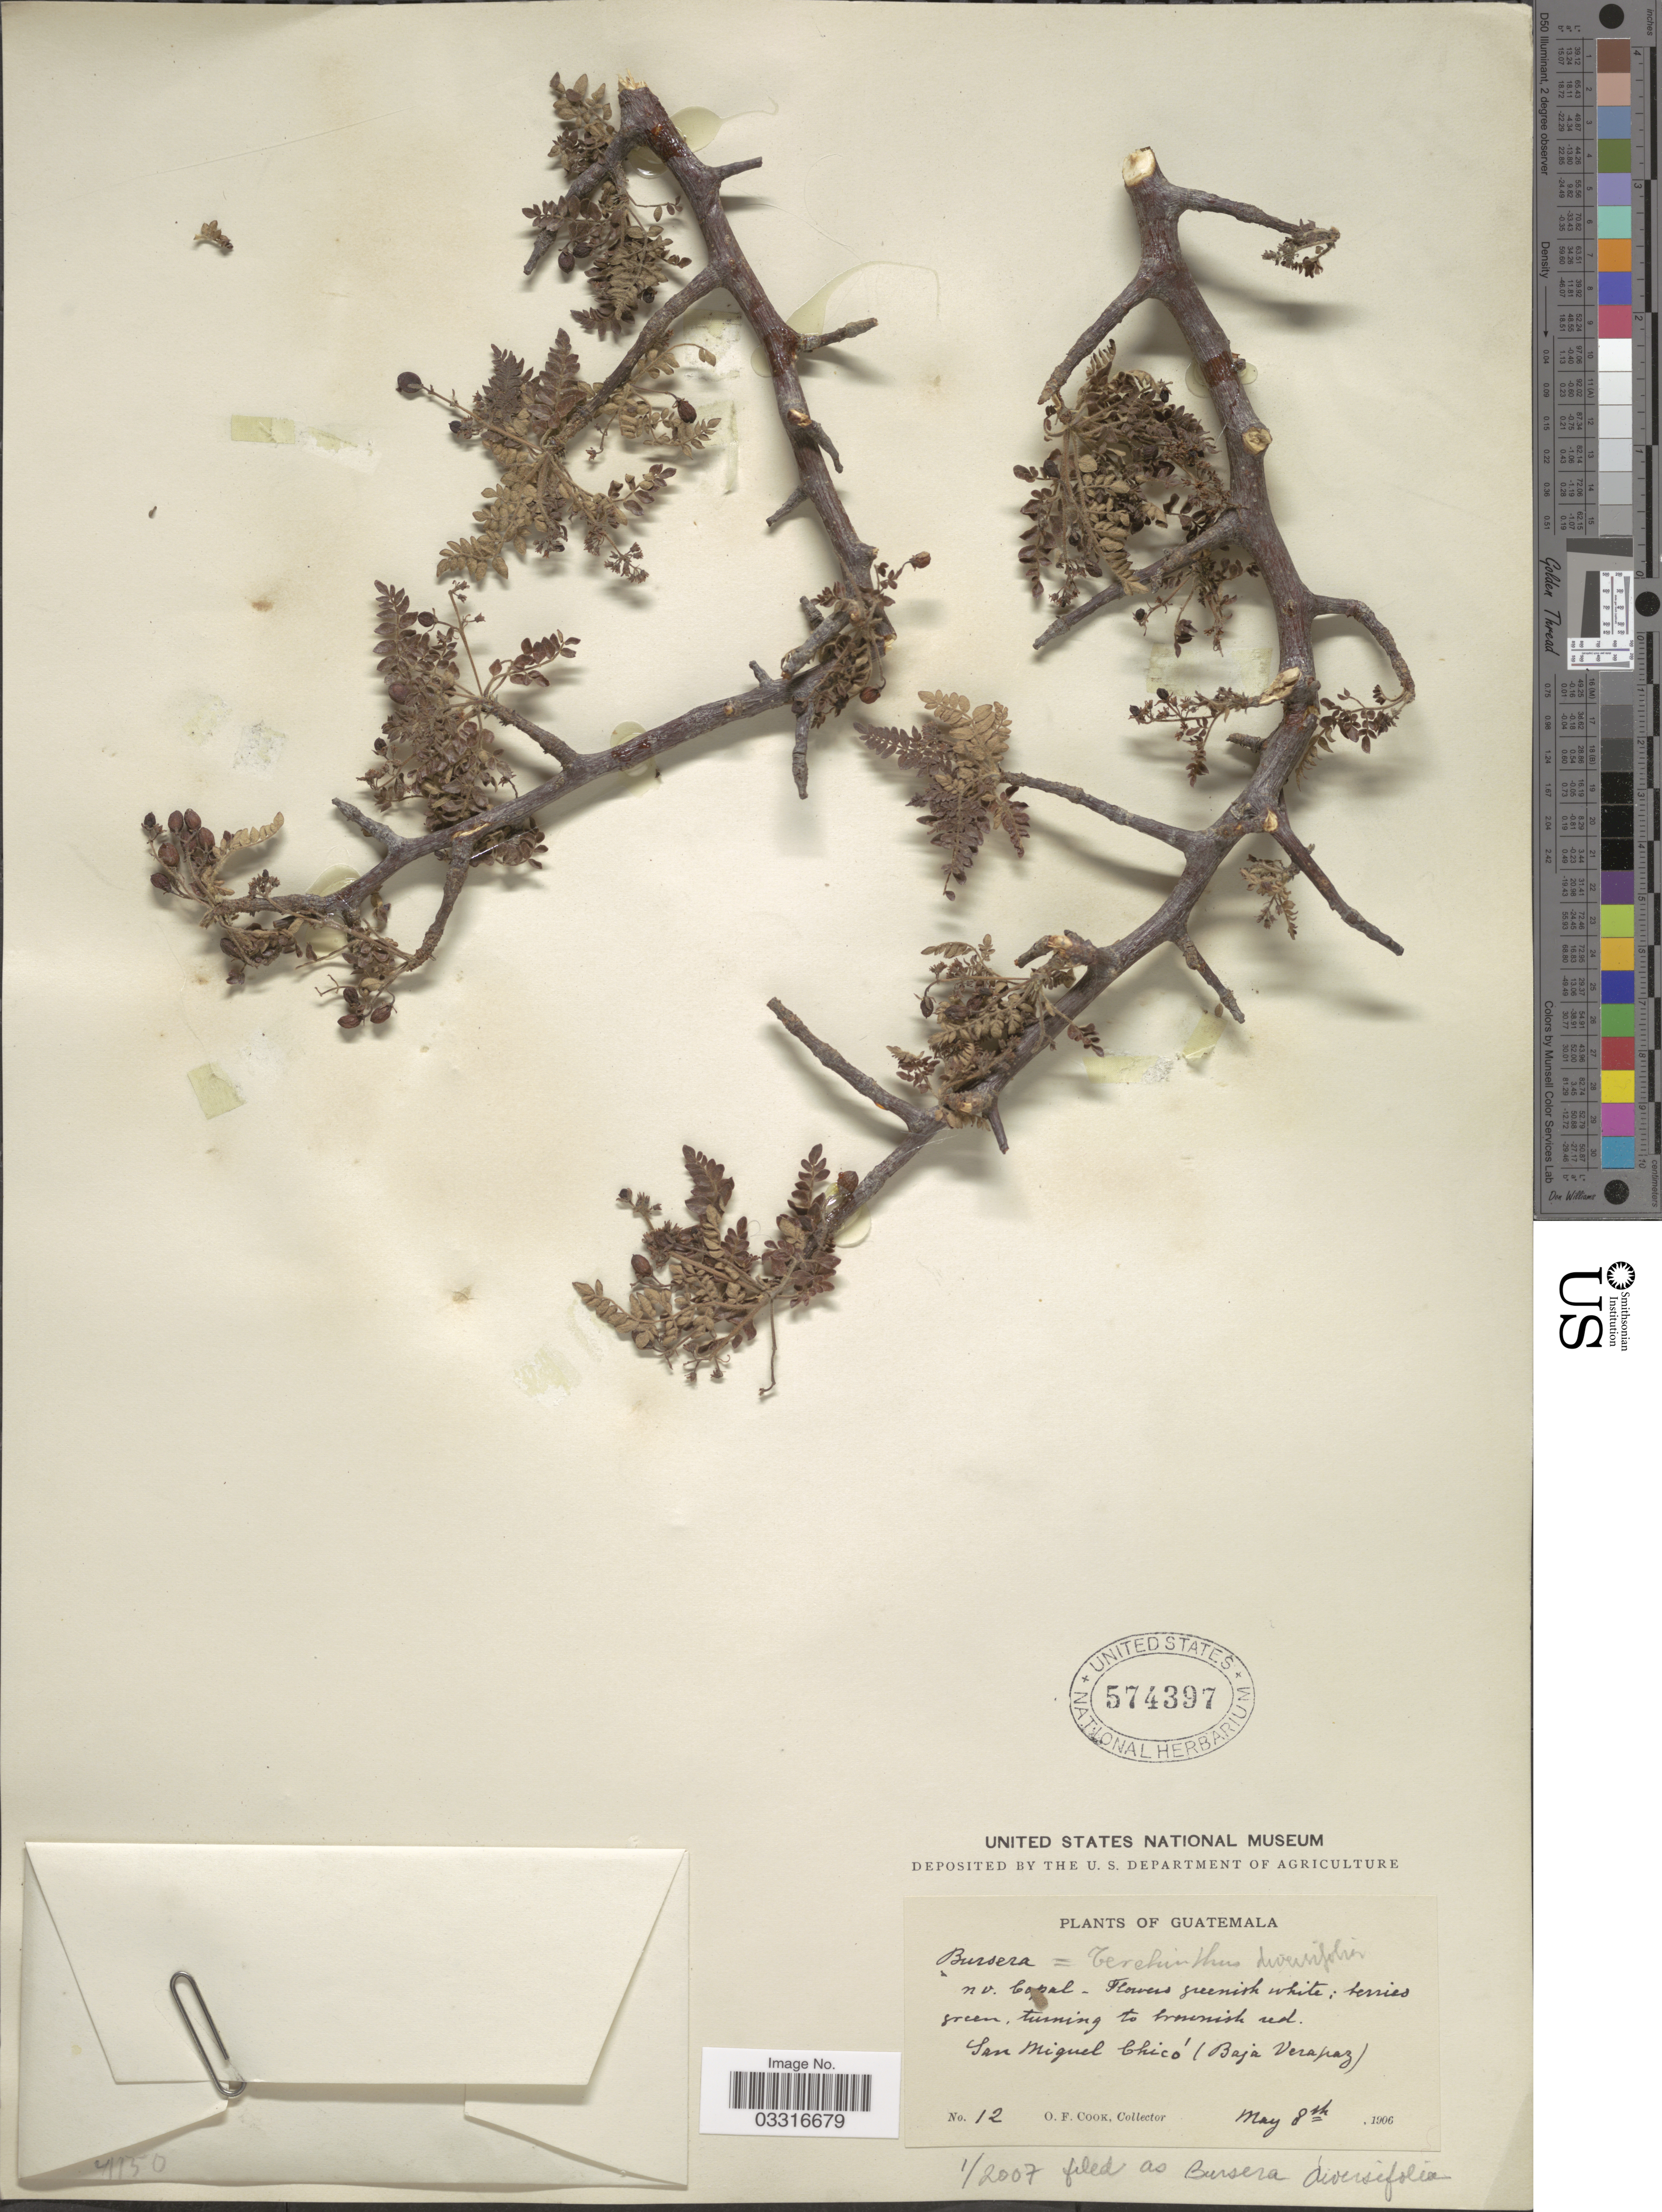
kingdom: Plantae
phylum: Tracheophyta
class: Magnoliopsida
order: Sapindales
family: Burseraceae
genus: Bursera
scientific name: Bursera diversifolia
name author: Rose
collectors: O. F. Cook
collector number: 12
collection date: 1906-05-08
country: Guatemala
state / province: Baja Verapaz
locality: San Miguel Chicó.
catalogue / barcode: US 574397